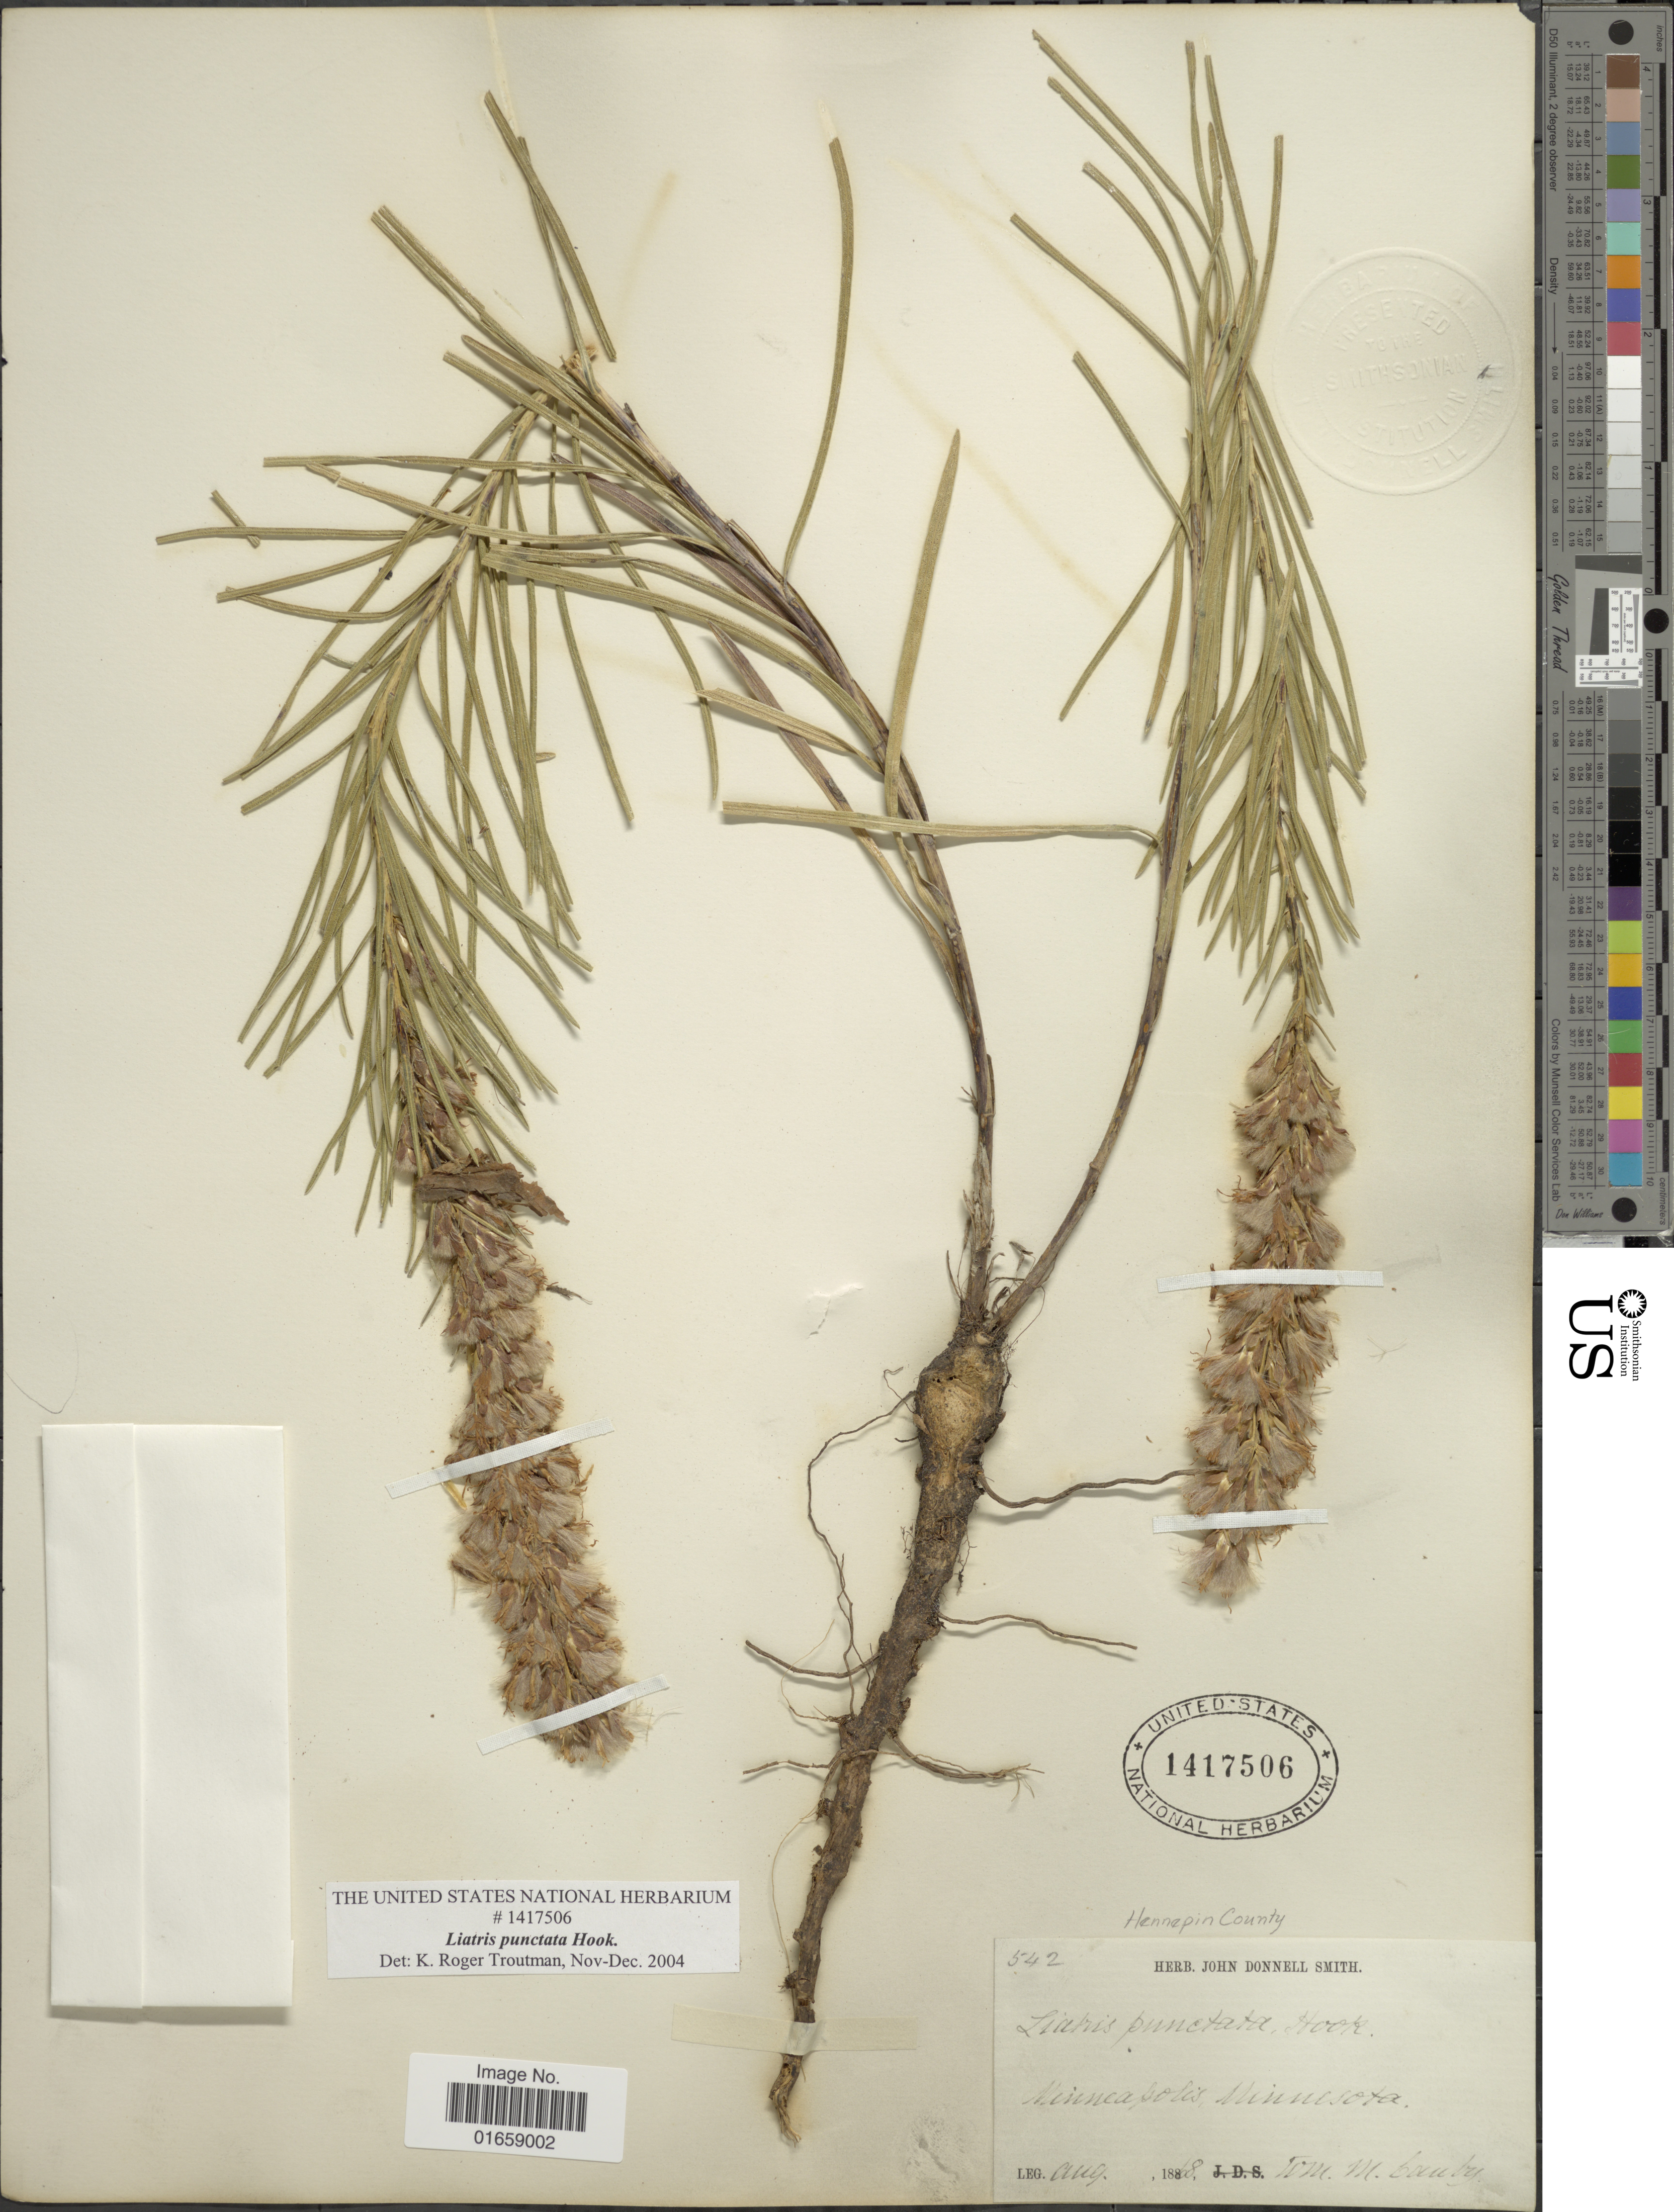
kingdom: Plantae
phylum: Tracheophyta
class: Magnoliopsida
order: Asterales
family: Asteraceae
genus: Liatris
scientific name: Liatris punctata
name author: Hook.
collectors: W. M. Canby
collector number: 542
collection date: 1868-08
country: United States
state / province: Minnesota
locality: Minneapolos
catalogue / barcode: US 1417506